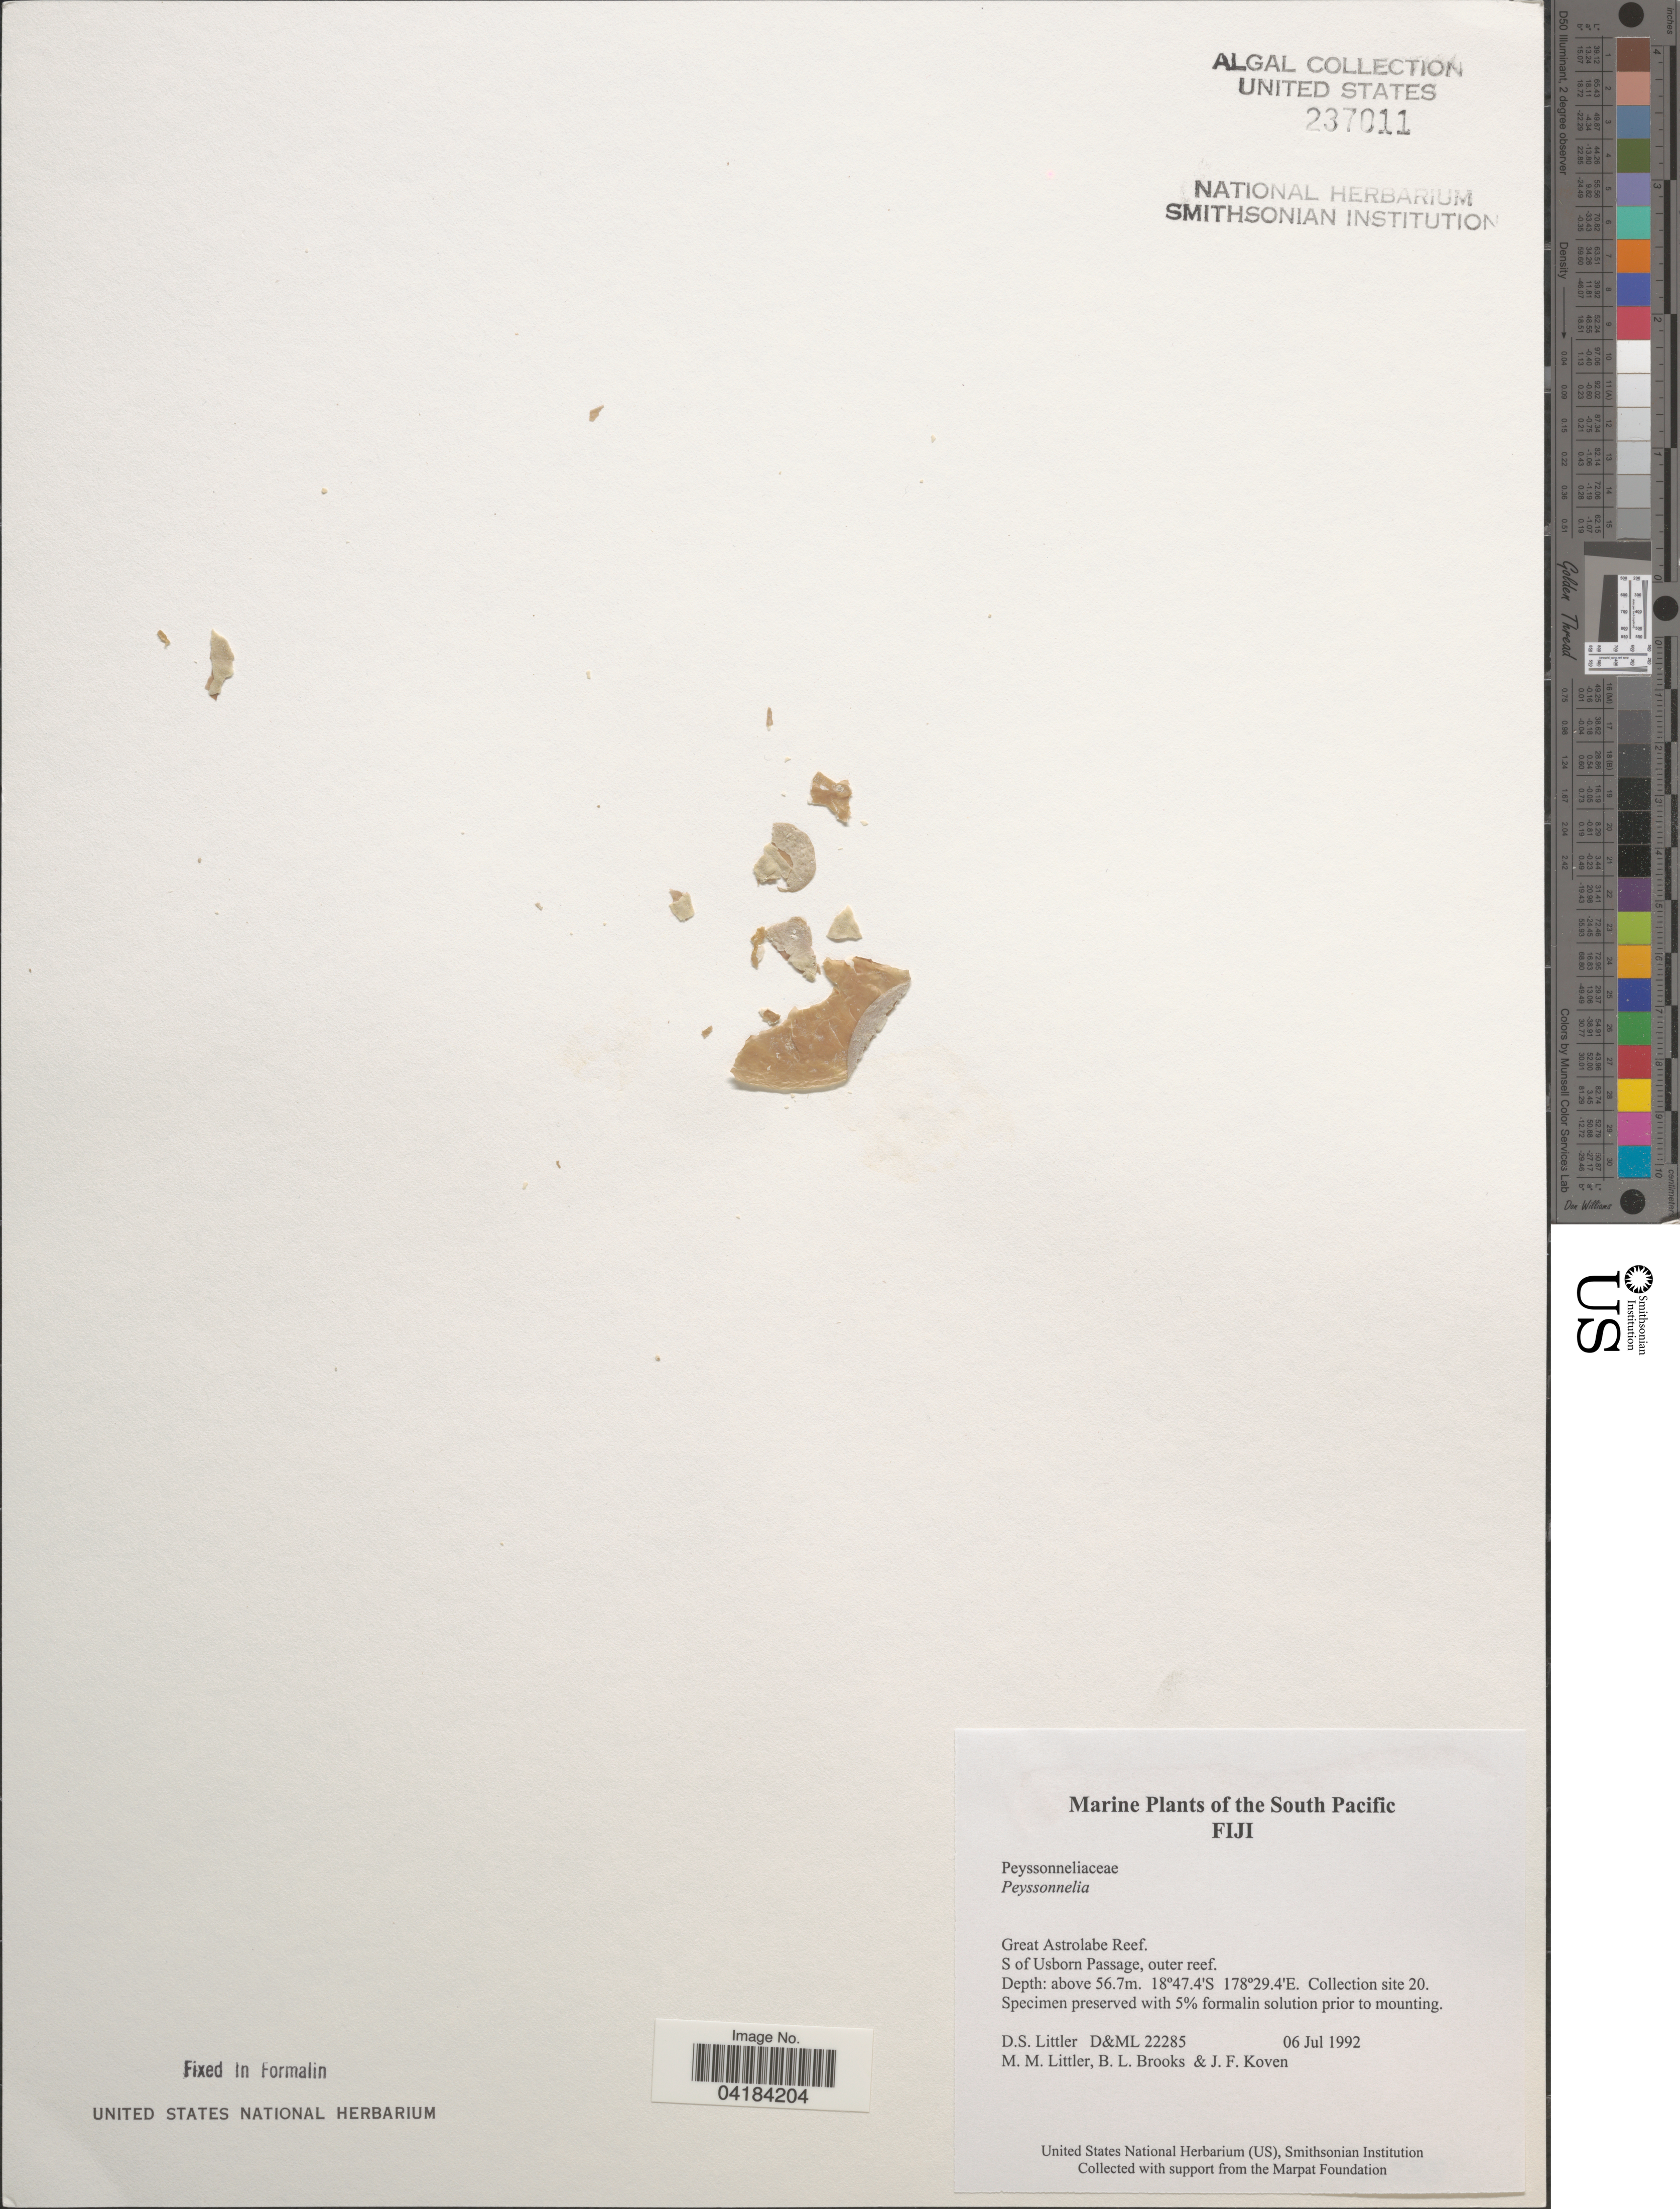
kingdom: Plantae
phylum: Rhodophyta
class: Florideophyceae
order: Peyssonneliales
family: Peyssonneliaceae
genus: Peyssonnelia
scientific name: Peyssonnelia sp.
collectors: D. S. Littler, B. Brooks & J. Koven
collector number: D&ML22285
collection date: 1992-07-06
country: Fiji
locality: The South Pacific. Great Astrolabe Reef. S of Usborn Passage, outer reef. Collection site 20.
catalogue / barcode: US 237011